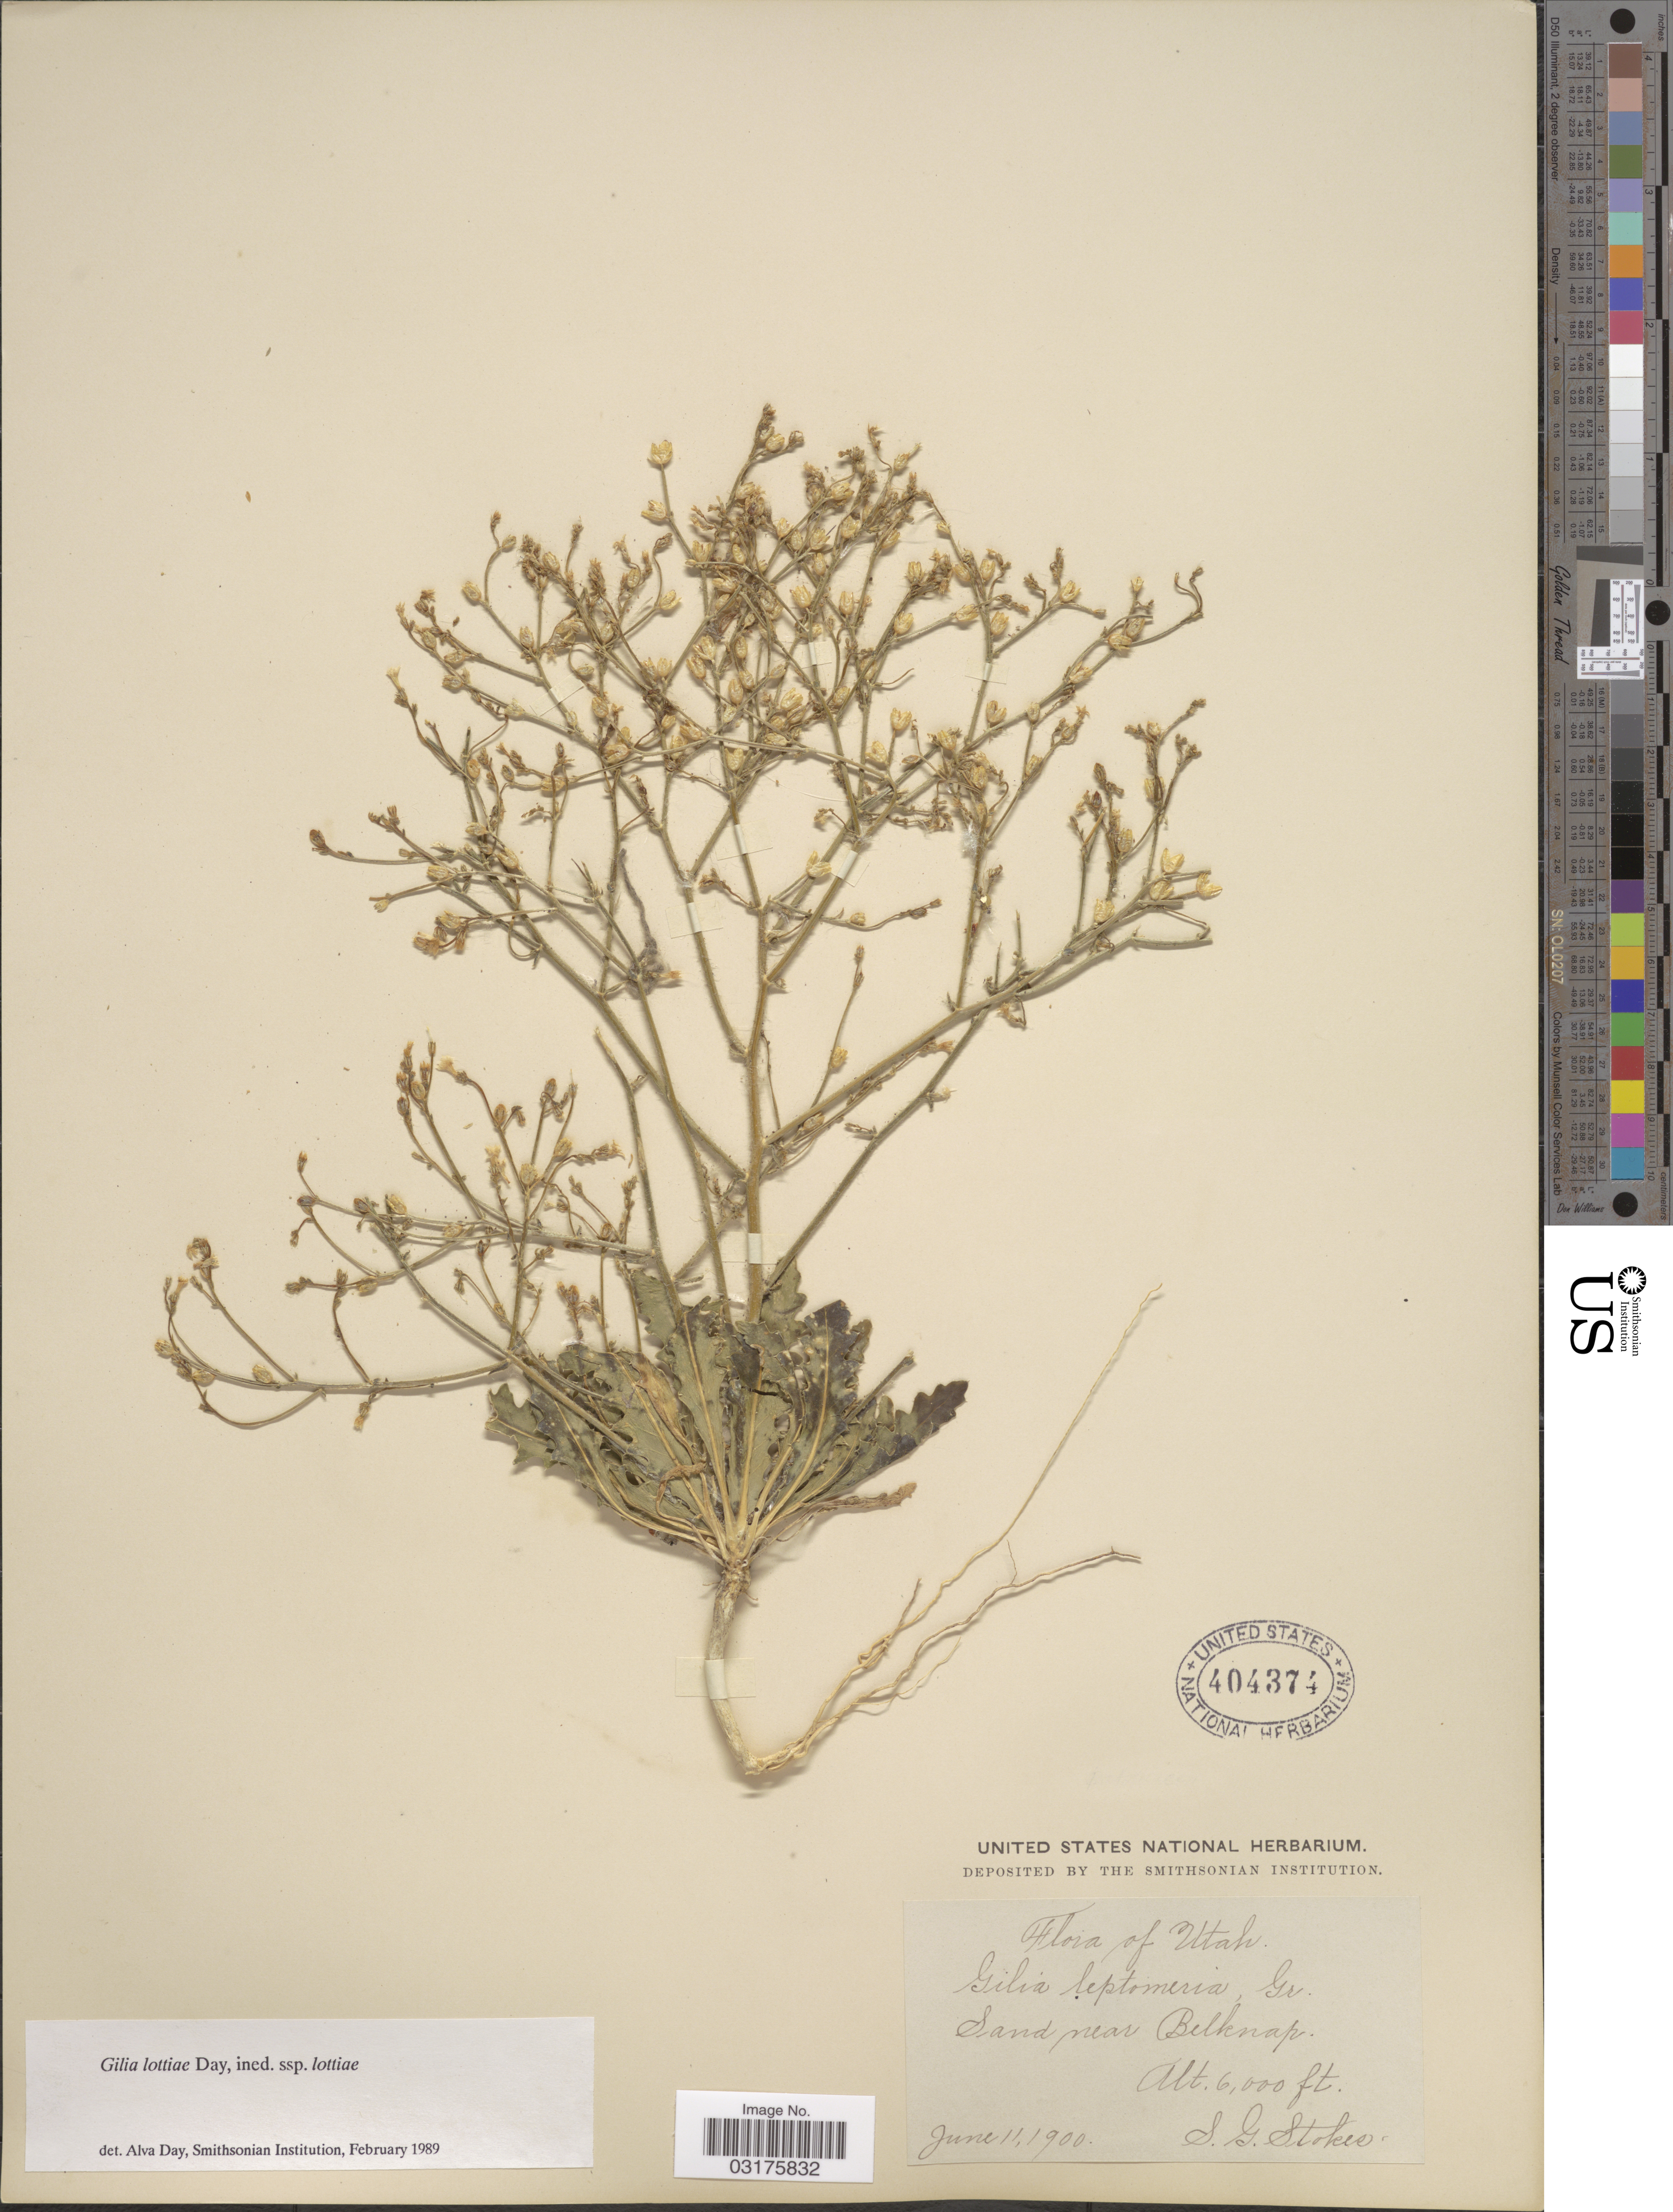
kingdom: Plantae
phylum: Tracheophyta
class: Magnoliopsida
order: Ericales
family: Polemoniaceae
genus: Aliciella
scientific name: Aliciella lottiae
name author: (A.G. Day) J.M. Porter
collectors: S. G. Stokes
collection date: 1900-06-11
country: United States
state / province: Utah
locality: Sand near Belknap.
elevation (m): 1829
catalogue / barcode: US 404374